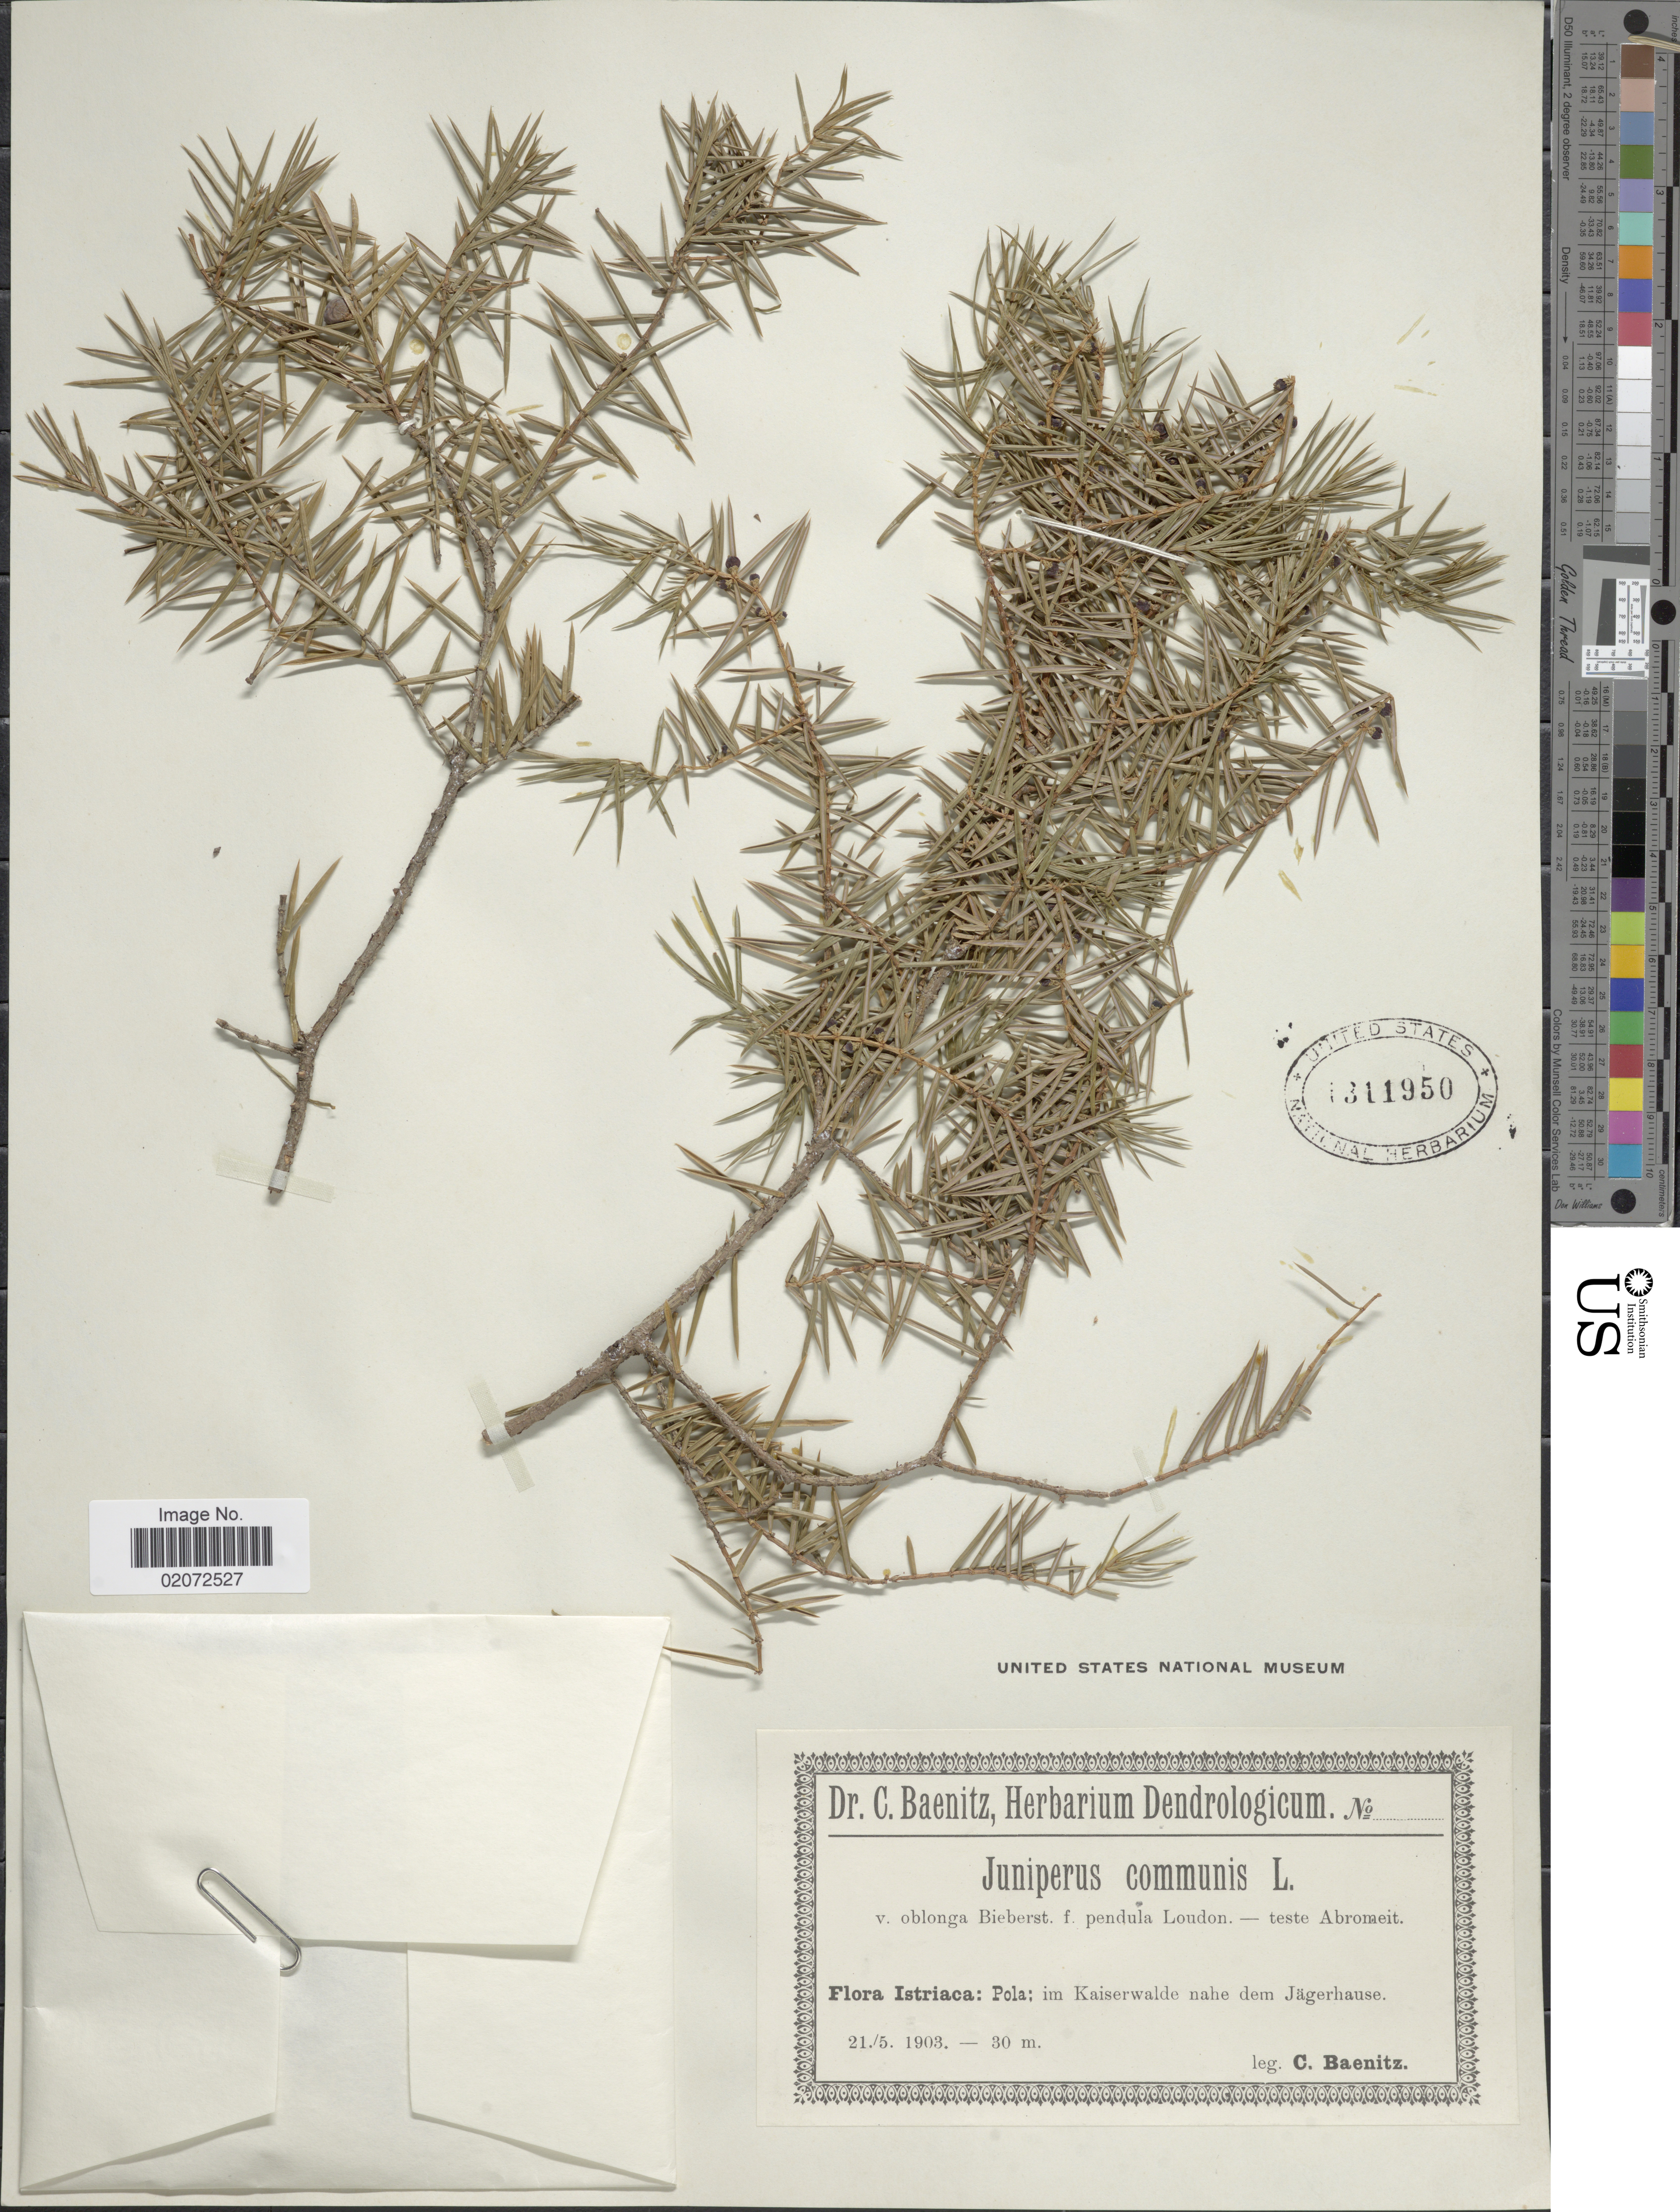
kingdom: Plantae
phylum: Tracheophyta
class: Pinopsida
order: Pinales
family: Cupressaceae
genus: Juniperus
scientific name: Juniperus communis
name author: L.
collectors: C. G. Baenitz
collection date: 1903-05-21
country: Croatia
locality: Istriaca: Pola; im Kaiserwalde nahe dem Jagerhause [Istria, Pula, now in Croatia]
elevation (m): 30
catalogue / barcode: US 1311950